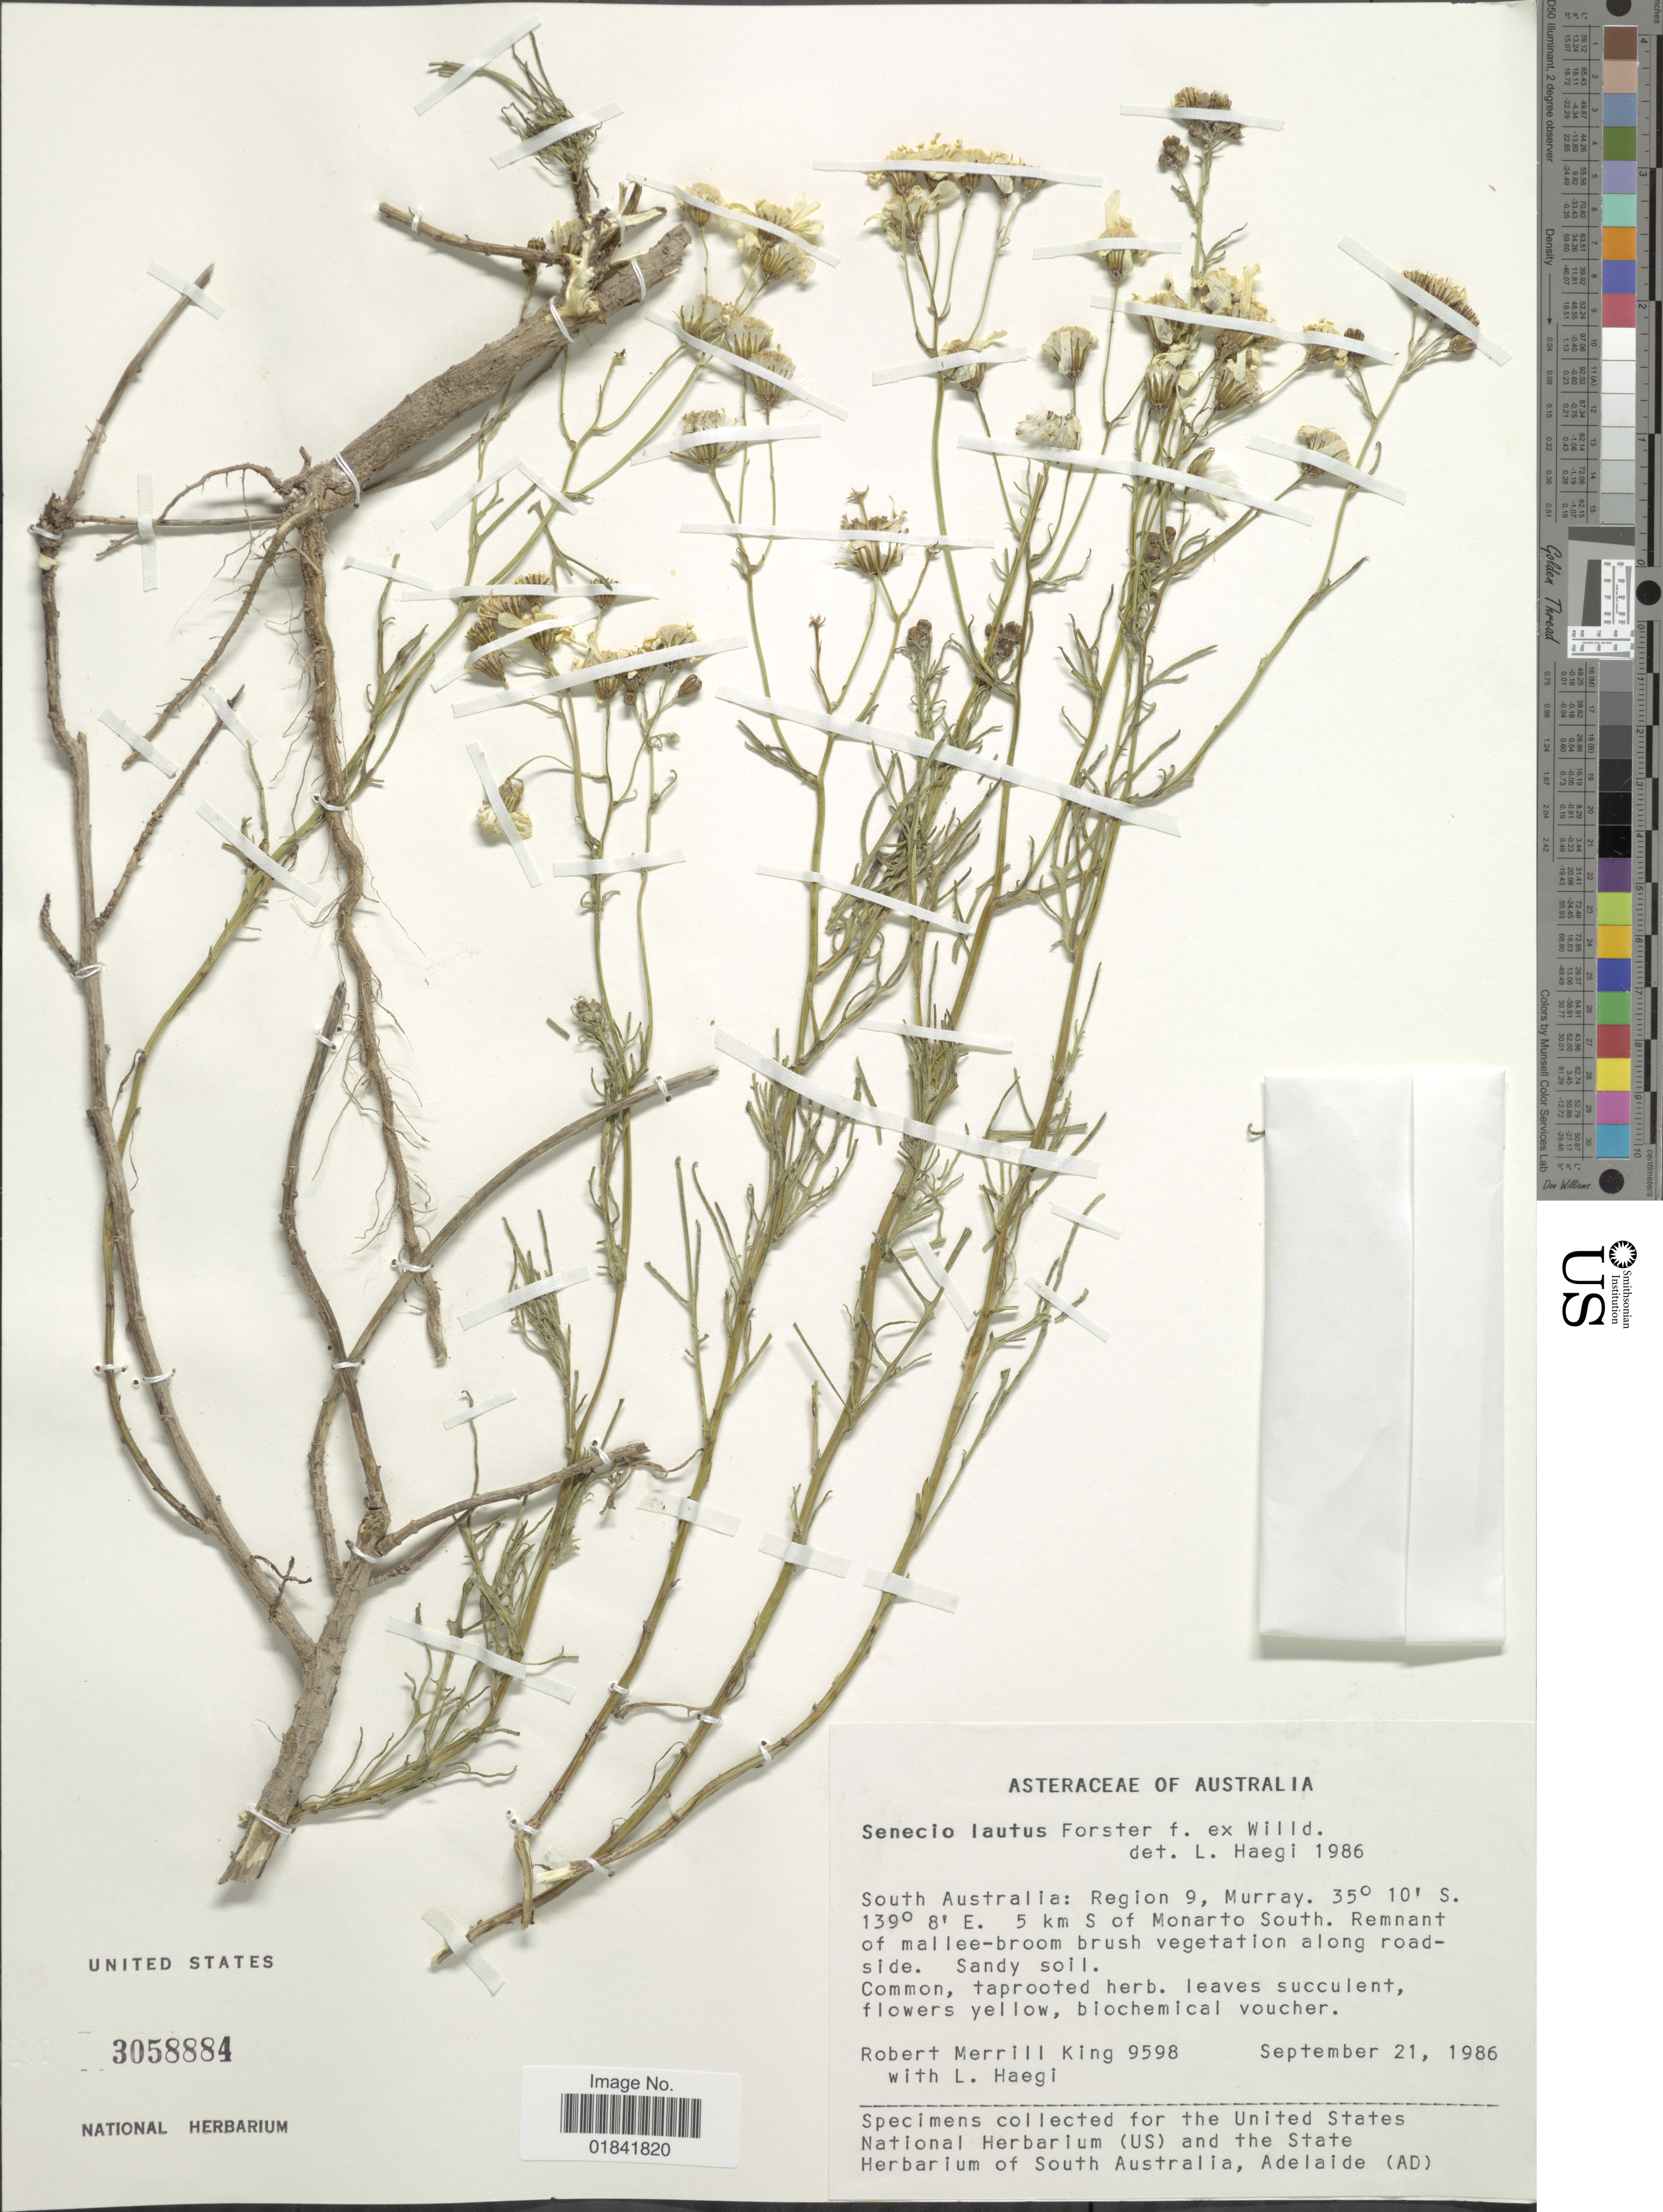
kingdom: Plantae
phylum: Tracheophyta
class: Magnoliopsida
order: Asterales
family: Asteraceae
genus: Senecio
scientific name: Senecio lautus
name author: Sol. ex G. Forst.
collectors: R. M. King & L. Haegi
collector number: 9598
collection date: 1986-09-21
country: Australia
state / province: South Australia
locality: Region 9, Murray, 5 km S of Monarto South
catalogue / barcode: US 3058884